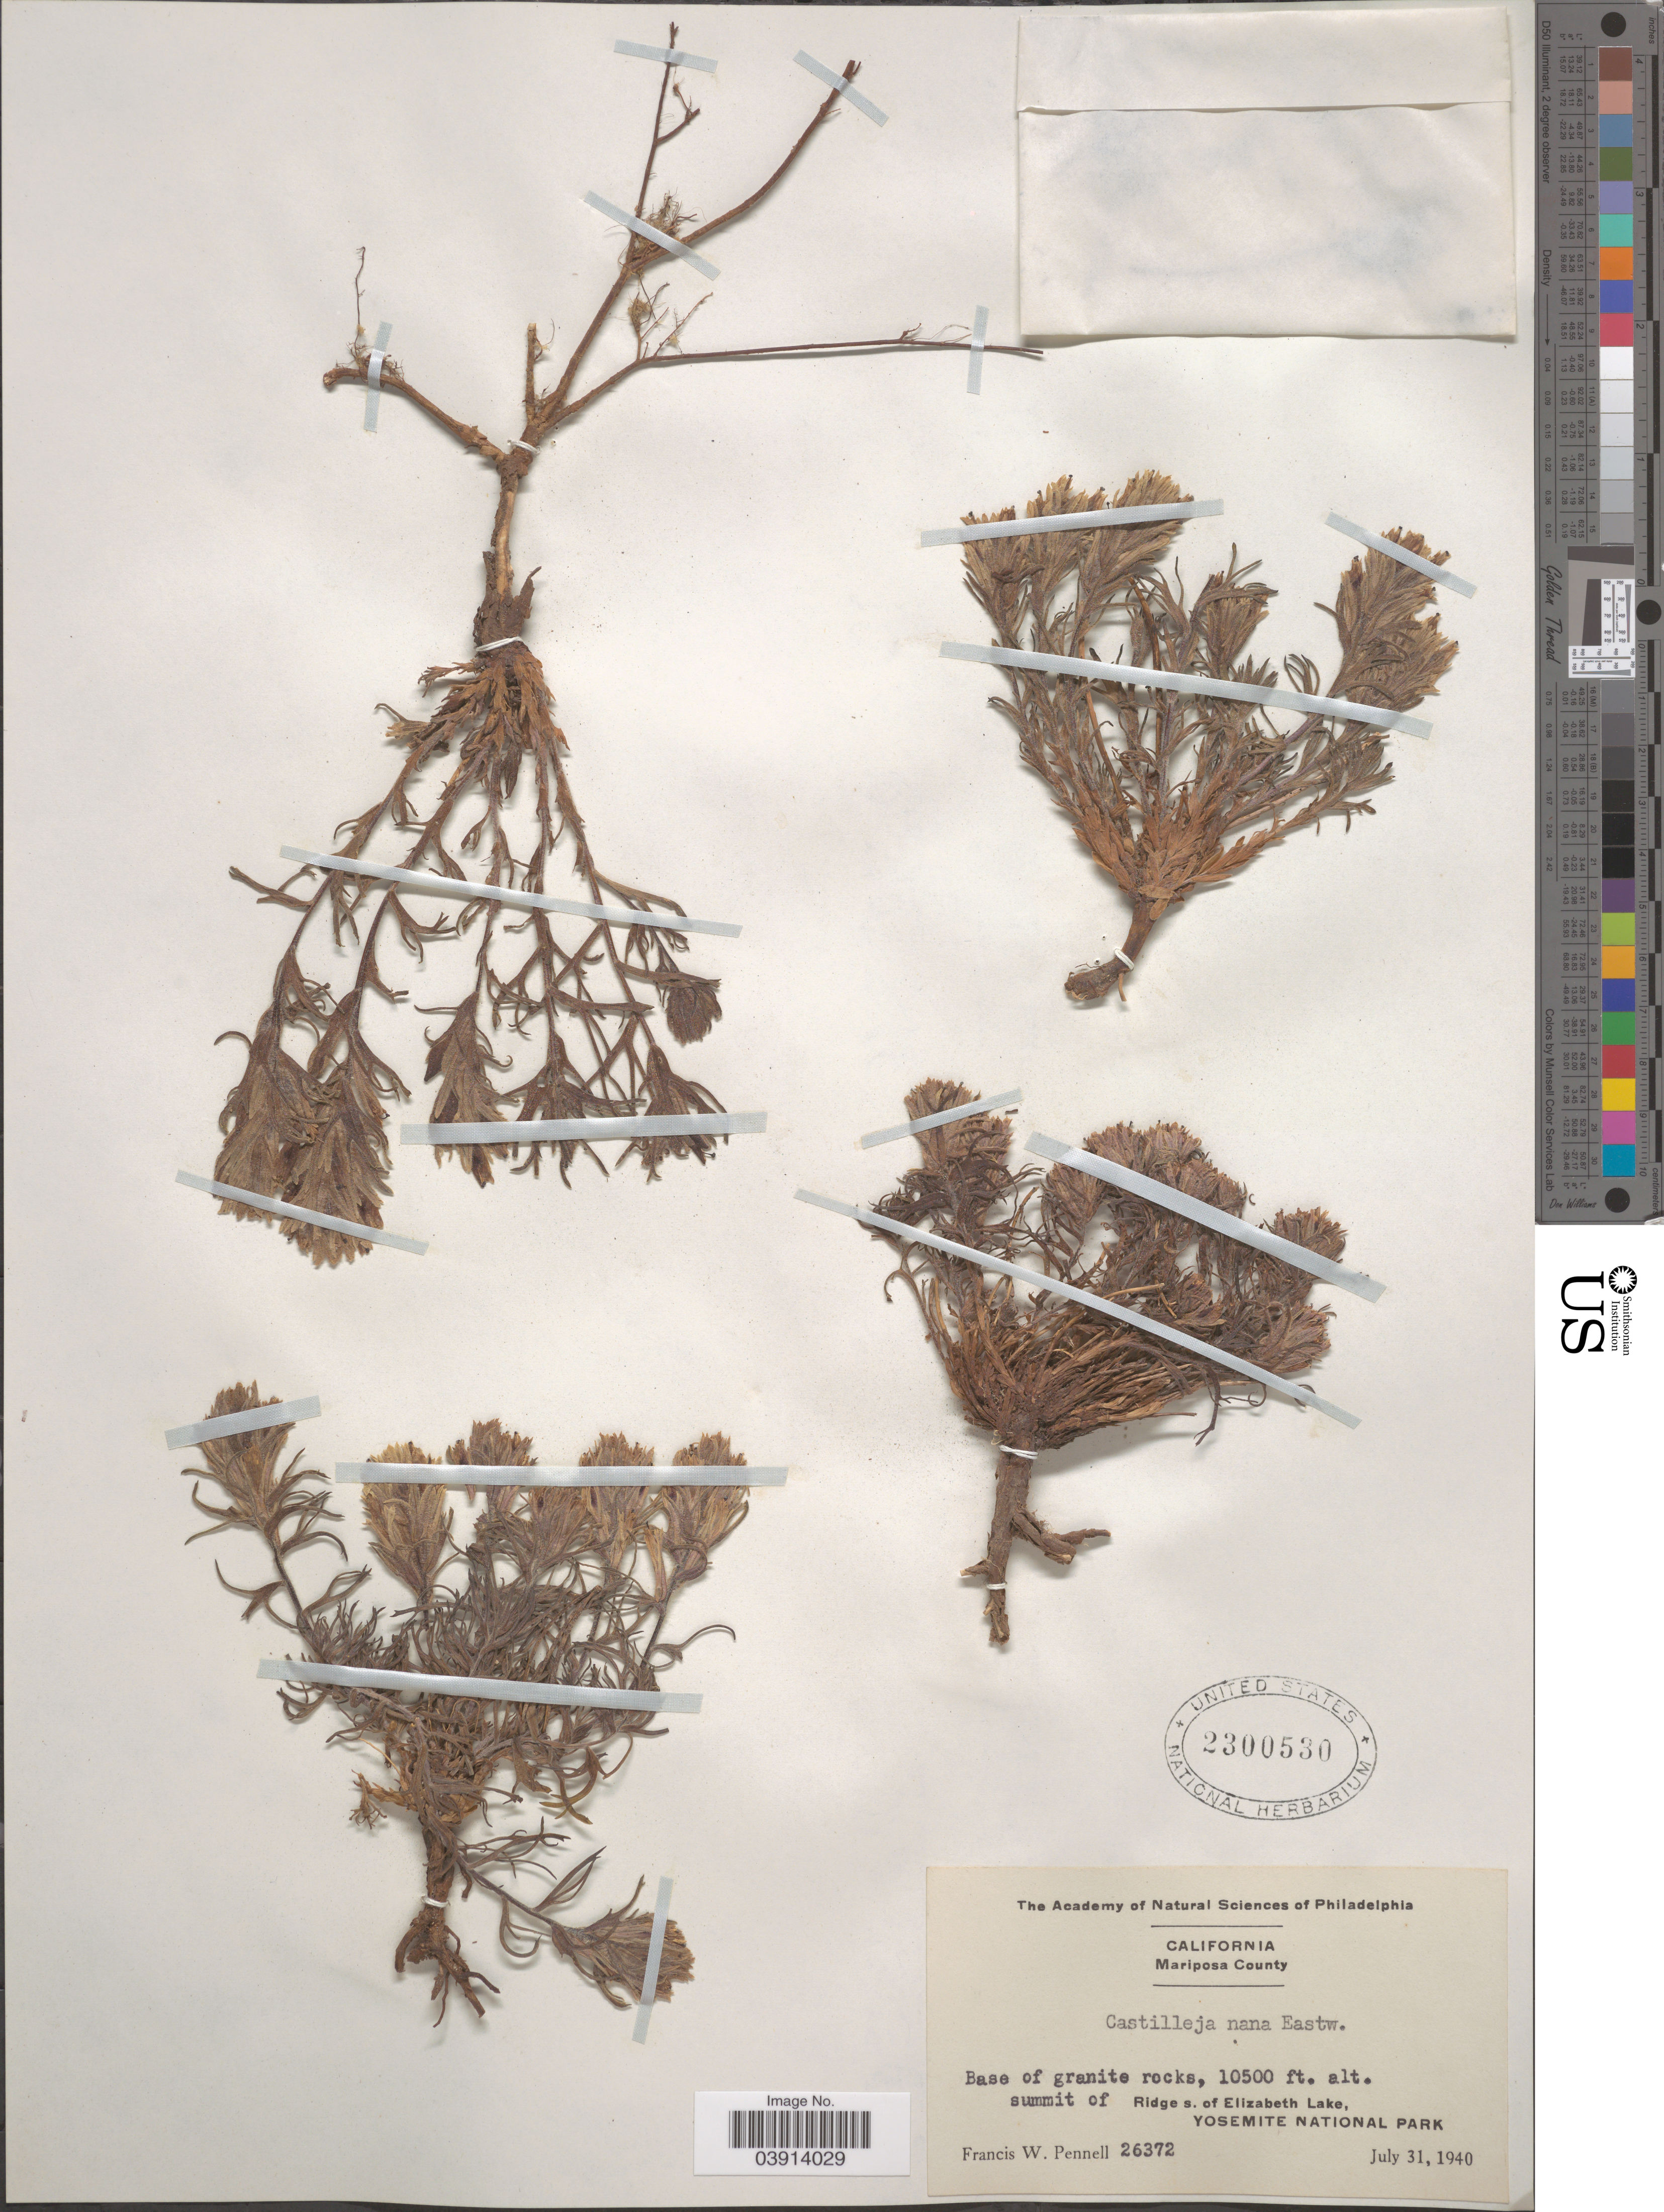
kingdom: Plantae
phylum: Tracheophyta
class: Magnoliopsida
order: Lamiales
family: Orobanchaceae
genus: Castilleja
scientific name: Castilleja rubida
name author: Piper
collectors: F. W. Pennell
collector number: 26372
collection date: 1940-07-31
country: United States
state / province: California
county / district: Mariposa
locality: Mariposa County. Summit of Ridge s. of Elizabeth Lake, Yosemite National Park.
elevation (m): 3200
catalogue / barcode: US 2300530